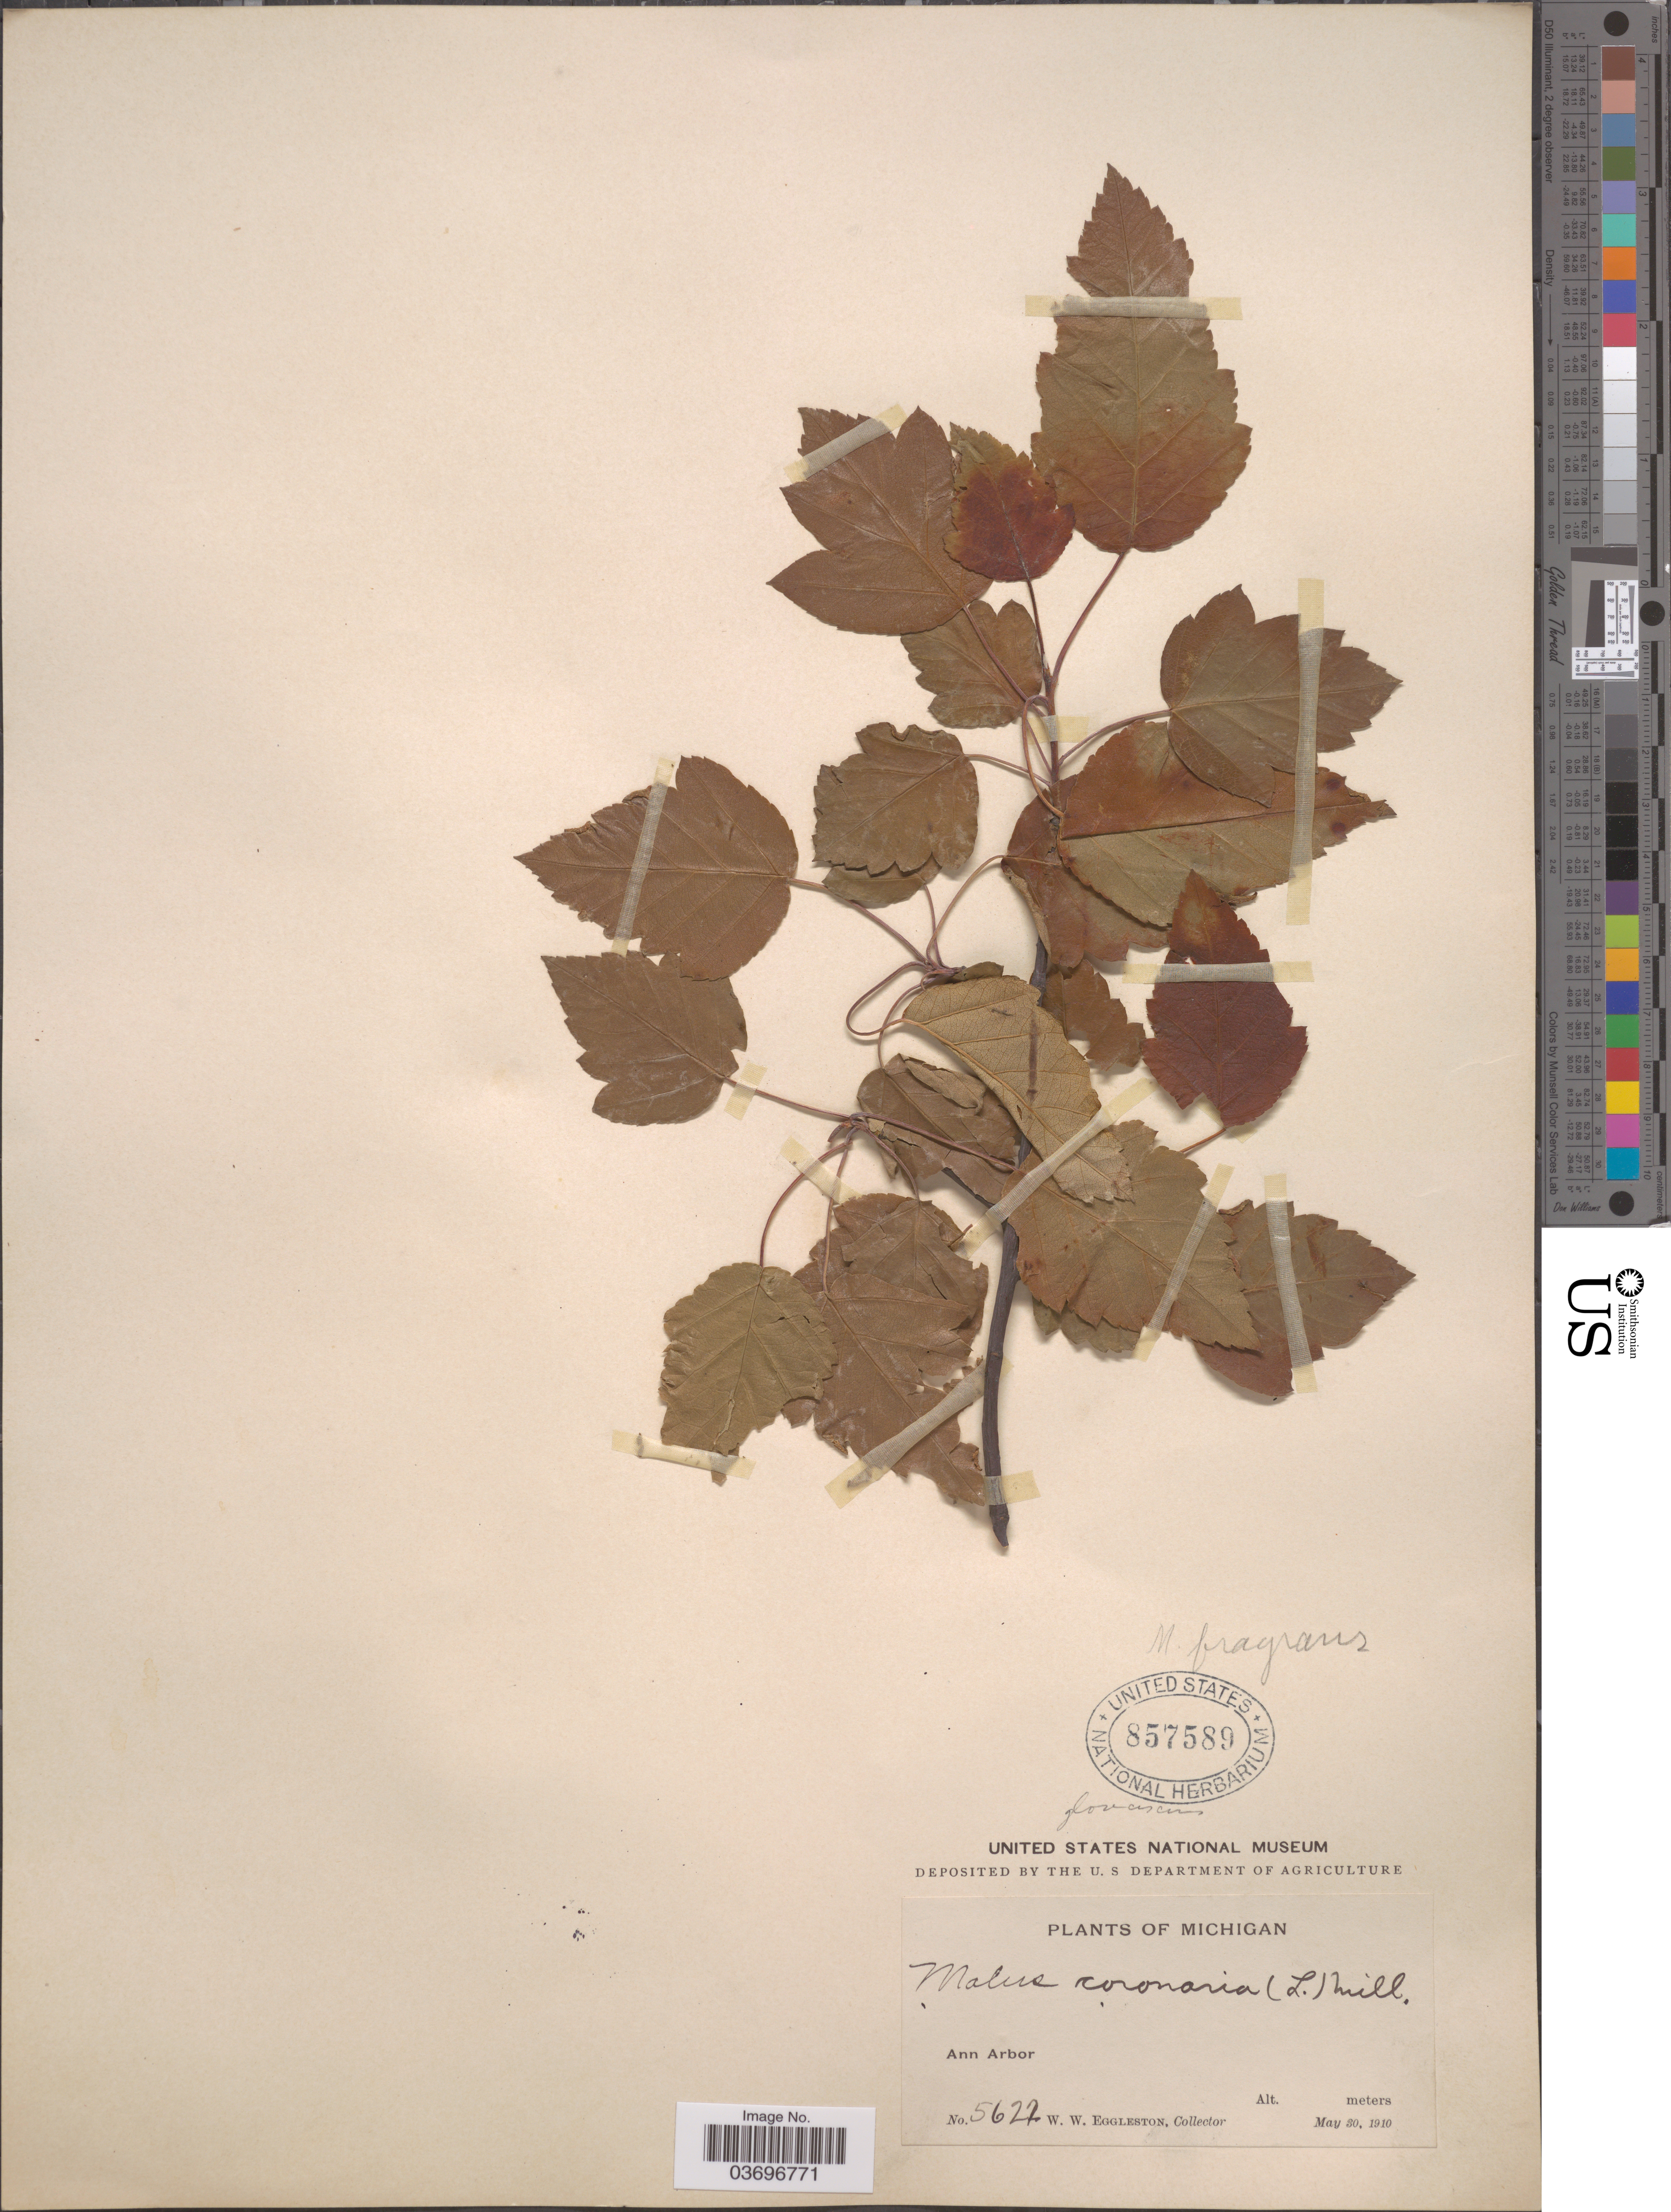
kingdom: Plantae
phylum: Tracheophyta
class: Magnoliopsida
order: Rosales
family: Rosaceae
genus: Malus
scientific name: Malus coronaria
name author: (L.) Mill.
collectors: W. W. Eggleston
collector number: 5627*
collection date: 1910-05-30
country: United States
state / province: Michigan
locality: Ann Arbor.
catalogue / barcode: US 857589